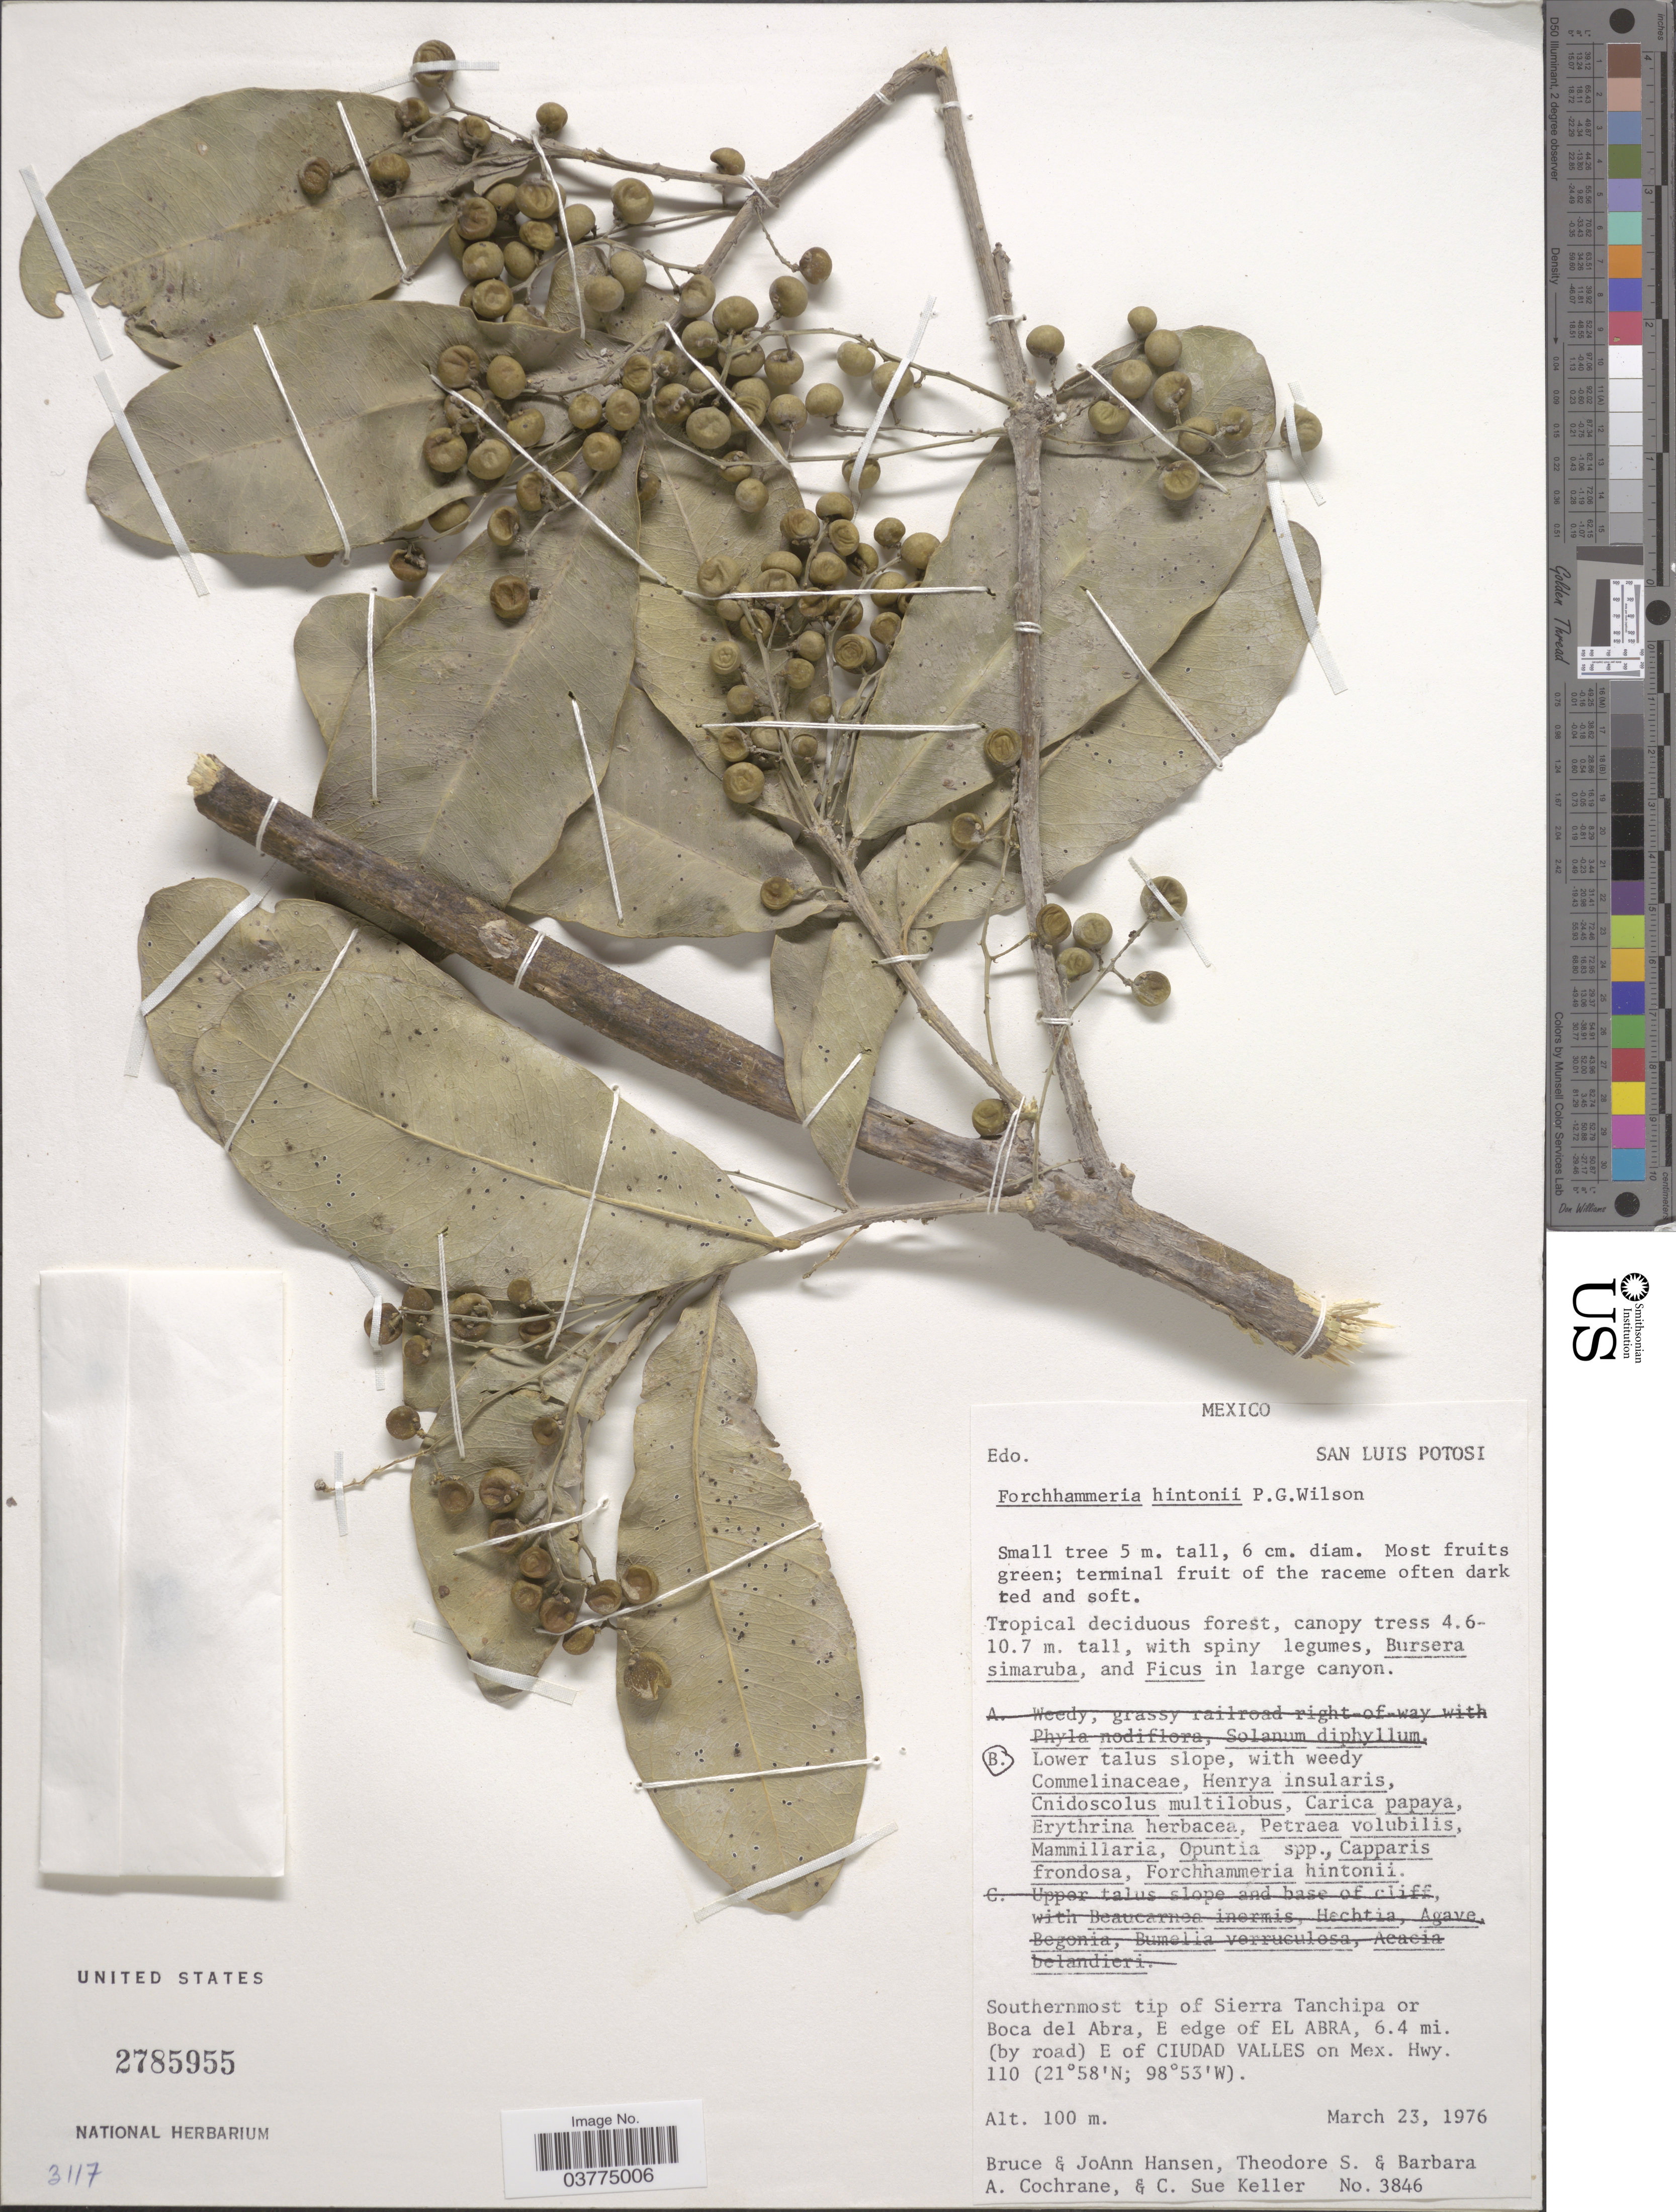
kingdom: Plantae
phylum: Tracheophyta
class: Magnoliopsida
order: Brassicales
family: Stixaceae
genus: Forchhammeria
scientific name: Forchhammeria hintonii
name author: Paul G. Wilson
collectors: B. Hansen, J. Hansen, T. S. Cochrane, A. Cochrane & C. Keller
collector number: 3846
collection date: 1976-03-23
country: Mexico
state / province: San Luis Potosí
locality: Southernmost tip of Sierra Tanchipa or Boca del Abra, E edge of El Abra, 6.4 mi. (by road) E of Ciudad Valles on Mex. Hwy. 110.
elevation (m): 100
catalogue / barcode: US 2785955